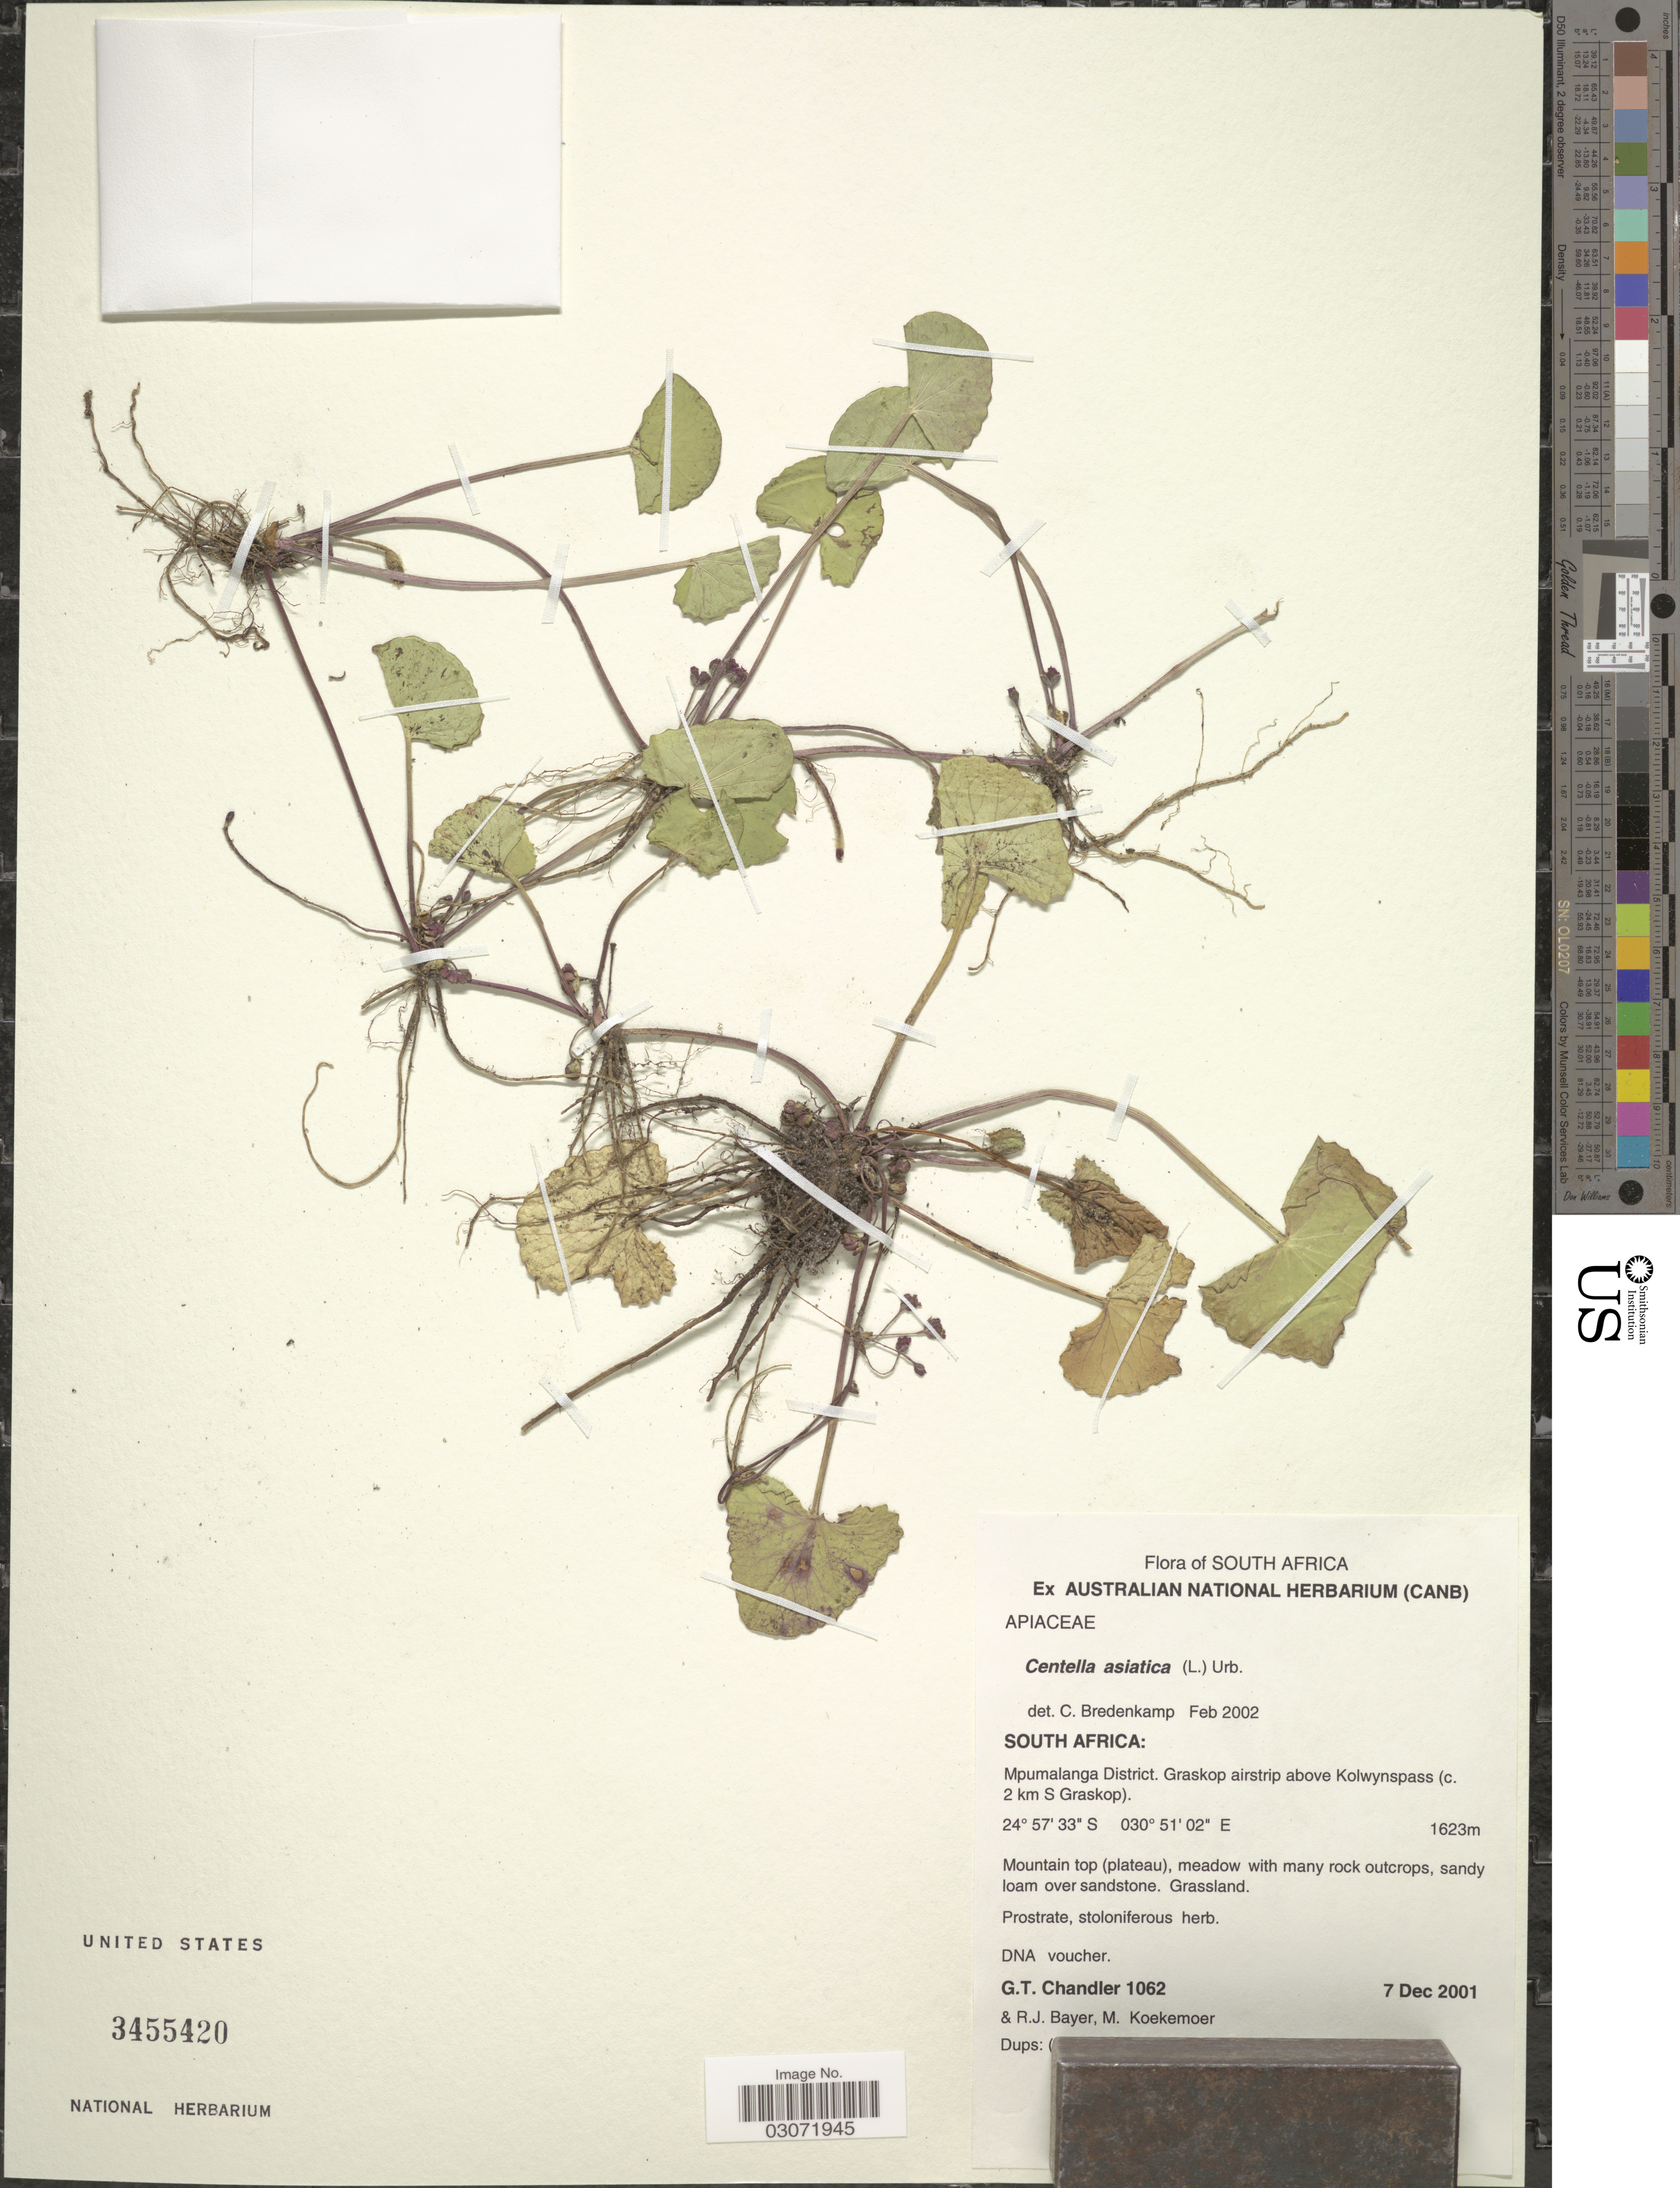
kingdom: Plantae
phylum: Tracheophyta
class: Magnoliopsida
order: Apiales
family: Apiaceae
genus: Centella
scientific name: Centella asiatica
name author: (L.) Urb.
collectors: G. Chandler, R. Bayer & M. Koekemoer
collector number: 1062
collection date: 2001-12-07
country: South Africa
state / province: Mpumalanga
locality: Mpumalanga District. Graskop airstrip above Kolwynpass (c. 2 km S Graskop).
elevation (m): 1623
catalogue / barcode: US 3455420